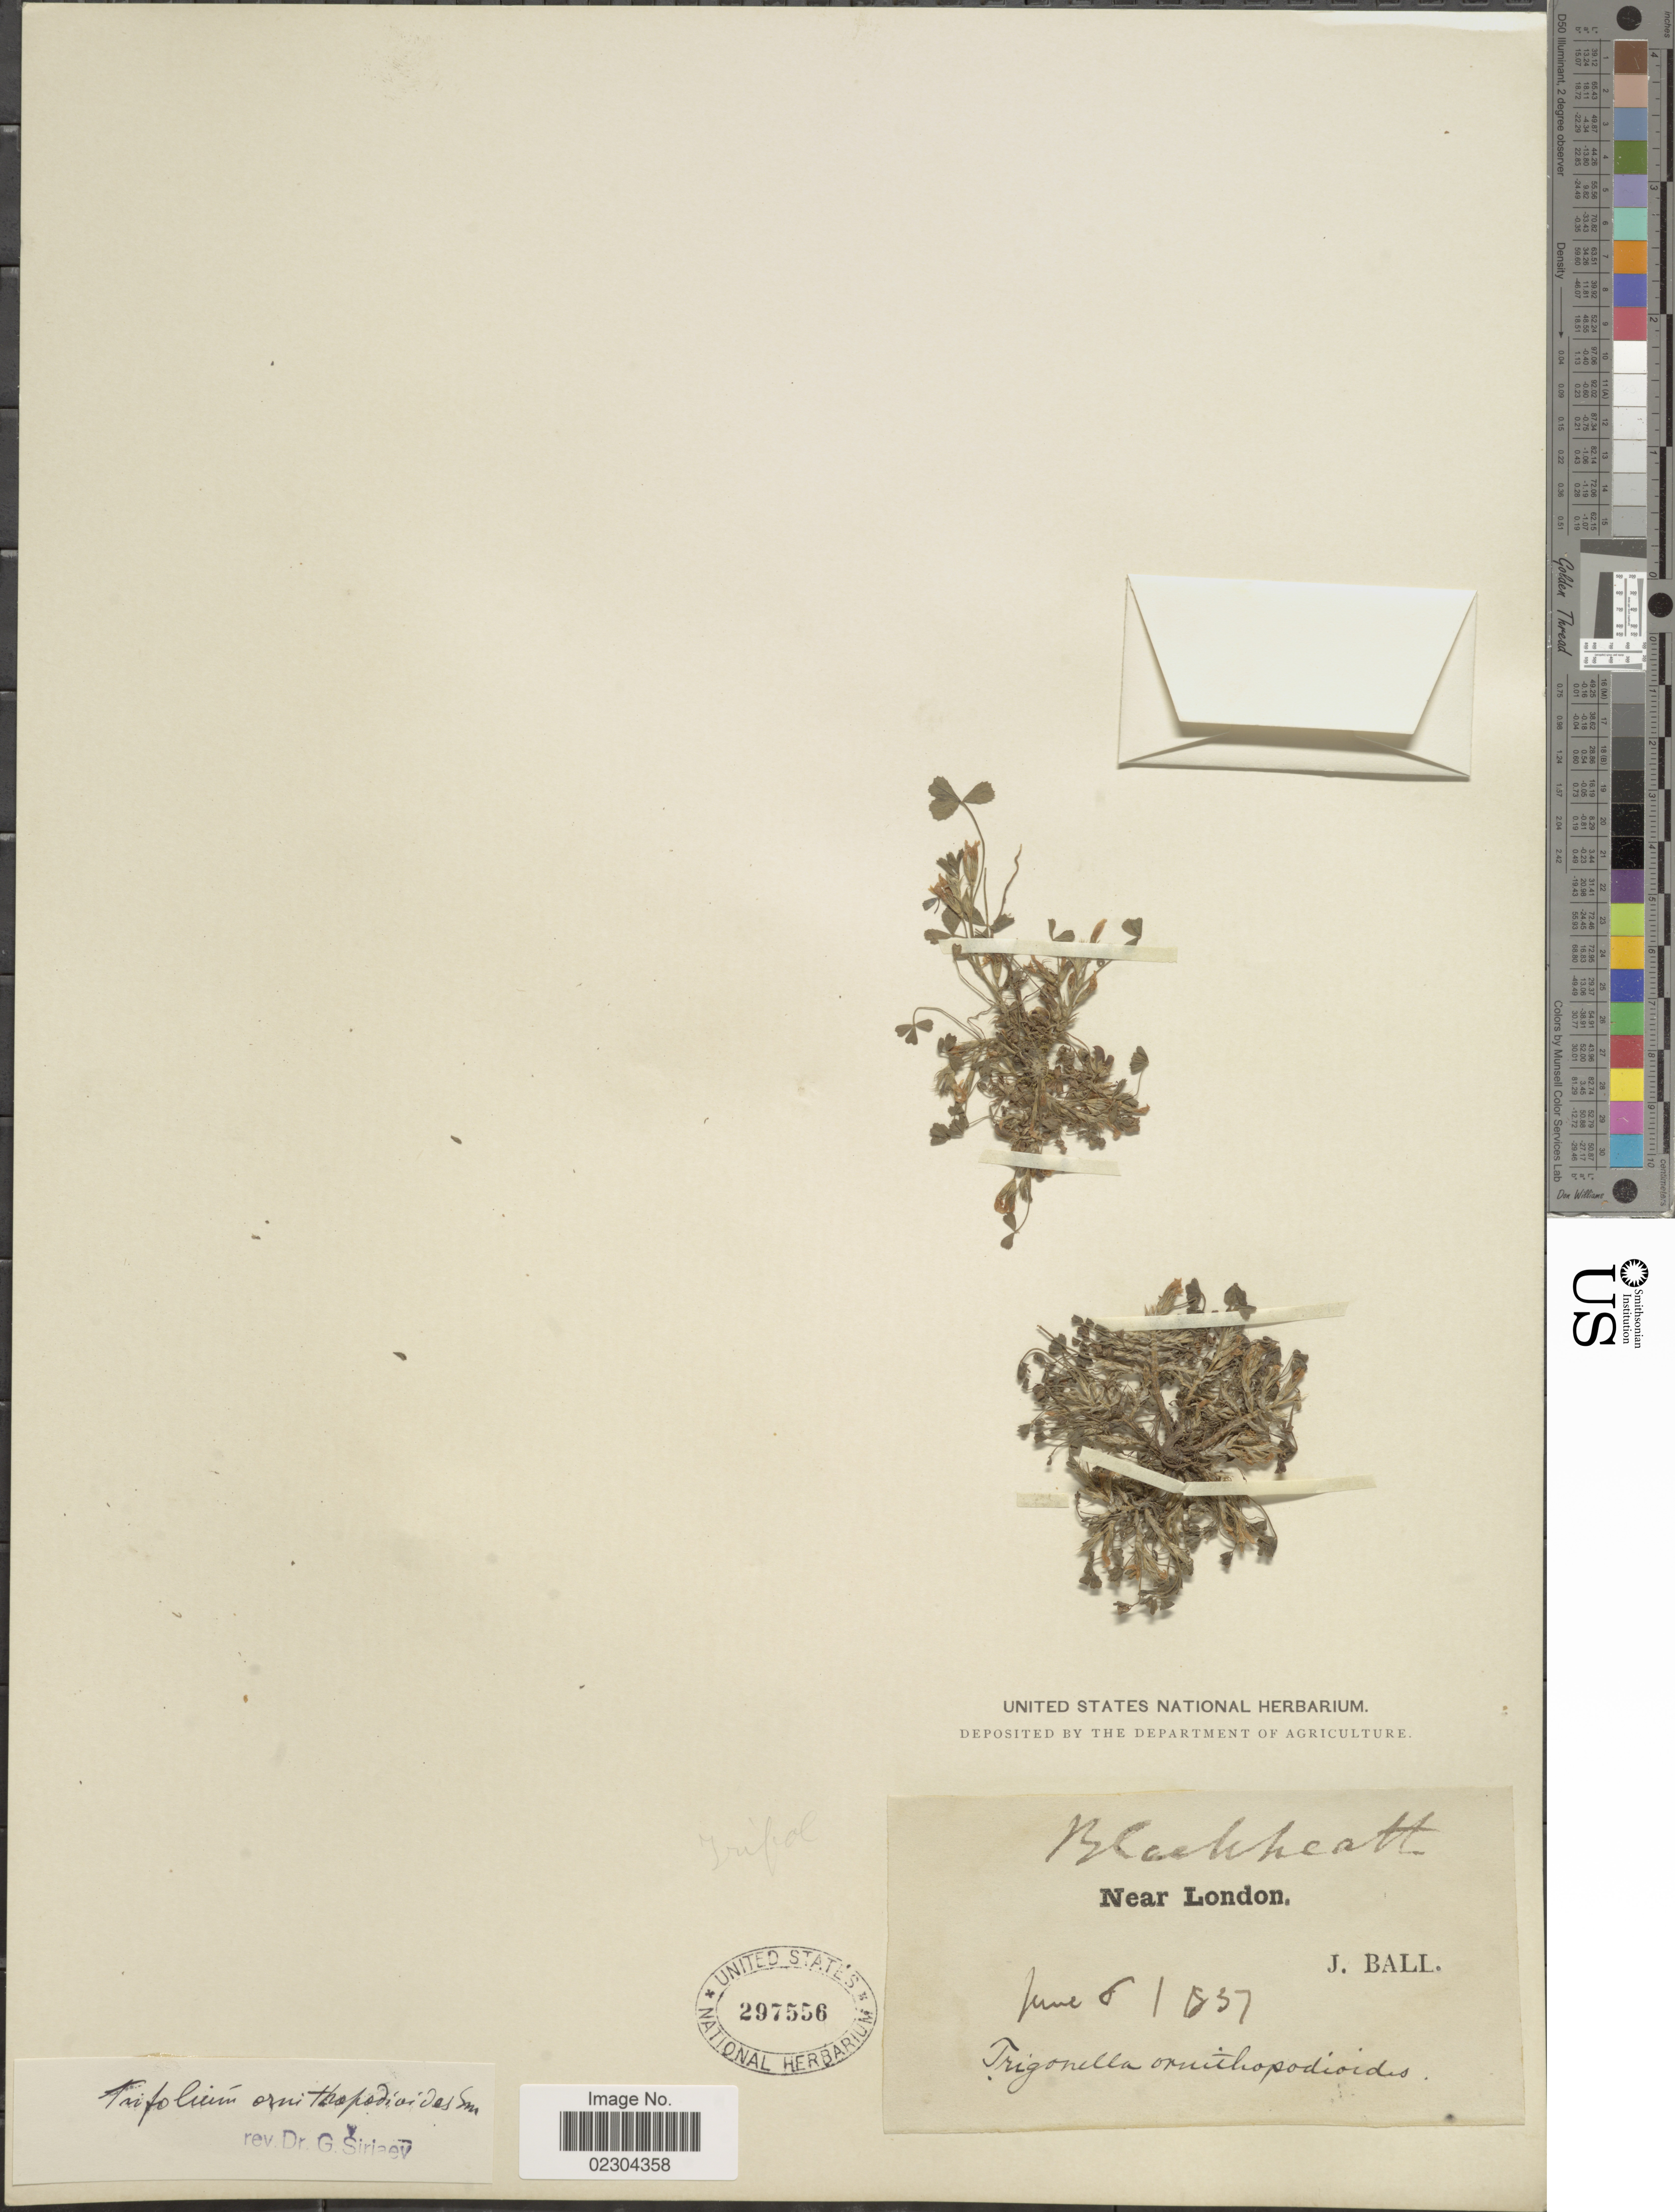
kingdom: Plantae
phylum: Tracheophyta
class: Magnoliopsida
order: Fabales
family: Fabaceae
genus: Trifolium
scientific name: Trifolium ornithopodioides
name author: (L.) Sm.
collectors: J. Ball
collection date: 1837-06-06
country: United Kingdom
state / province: England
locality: London, Blackheatt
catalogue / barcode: US 297556